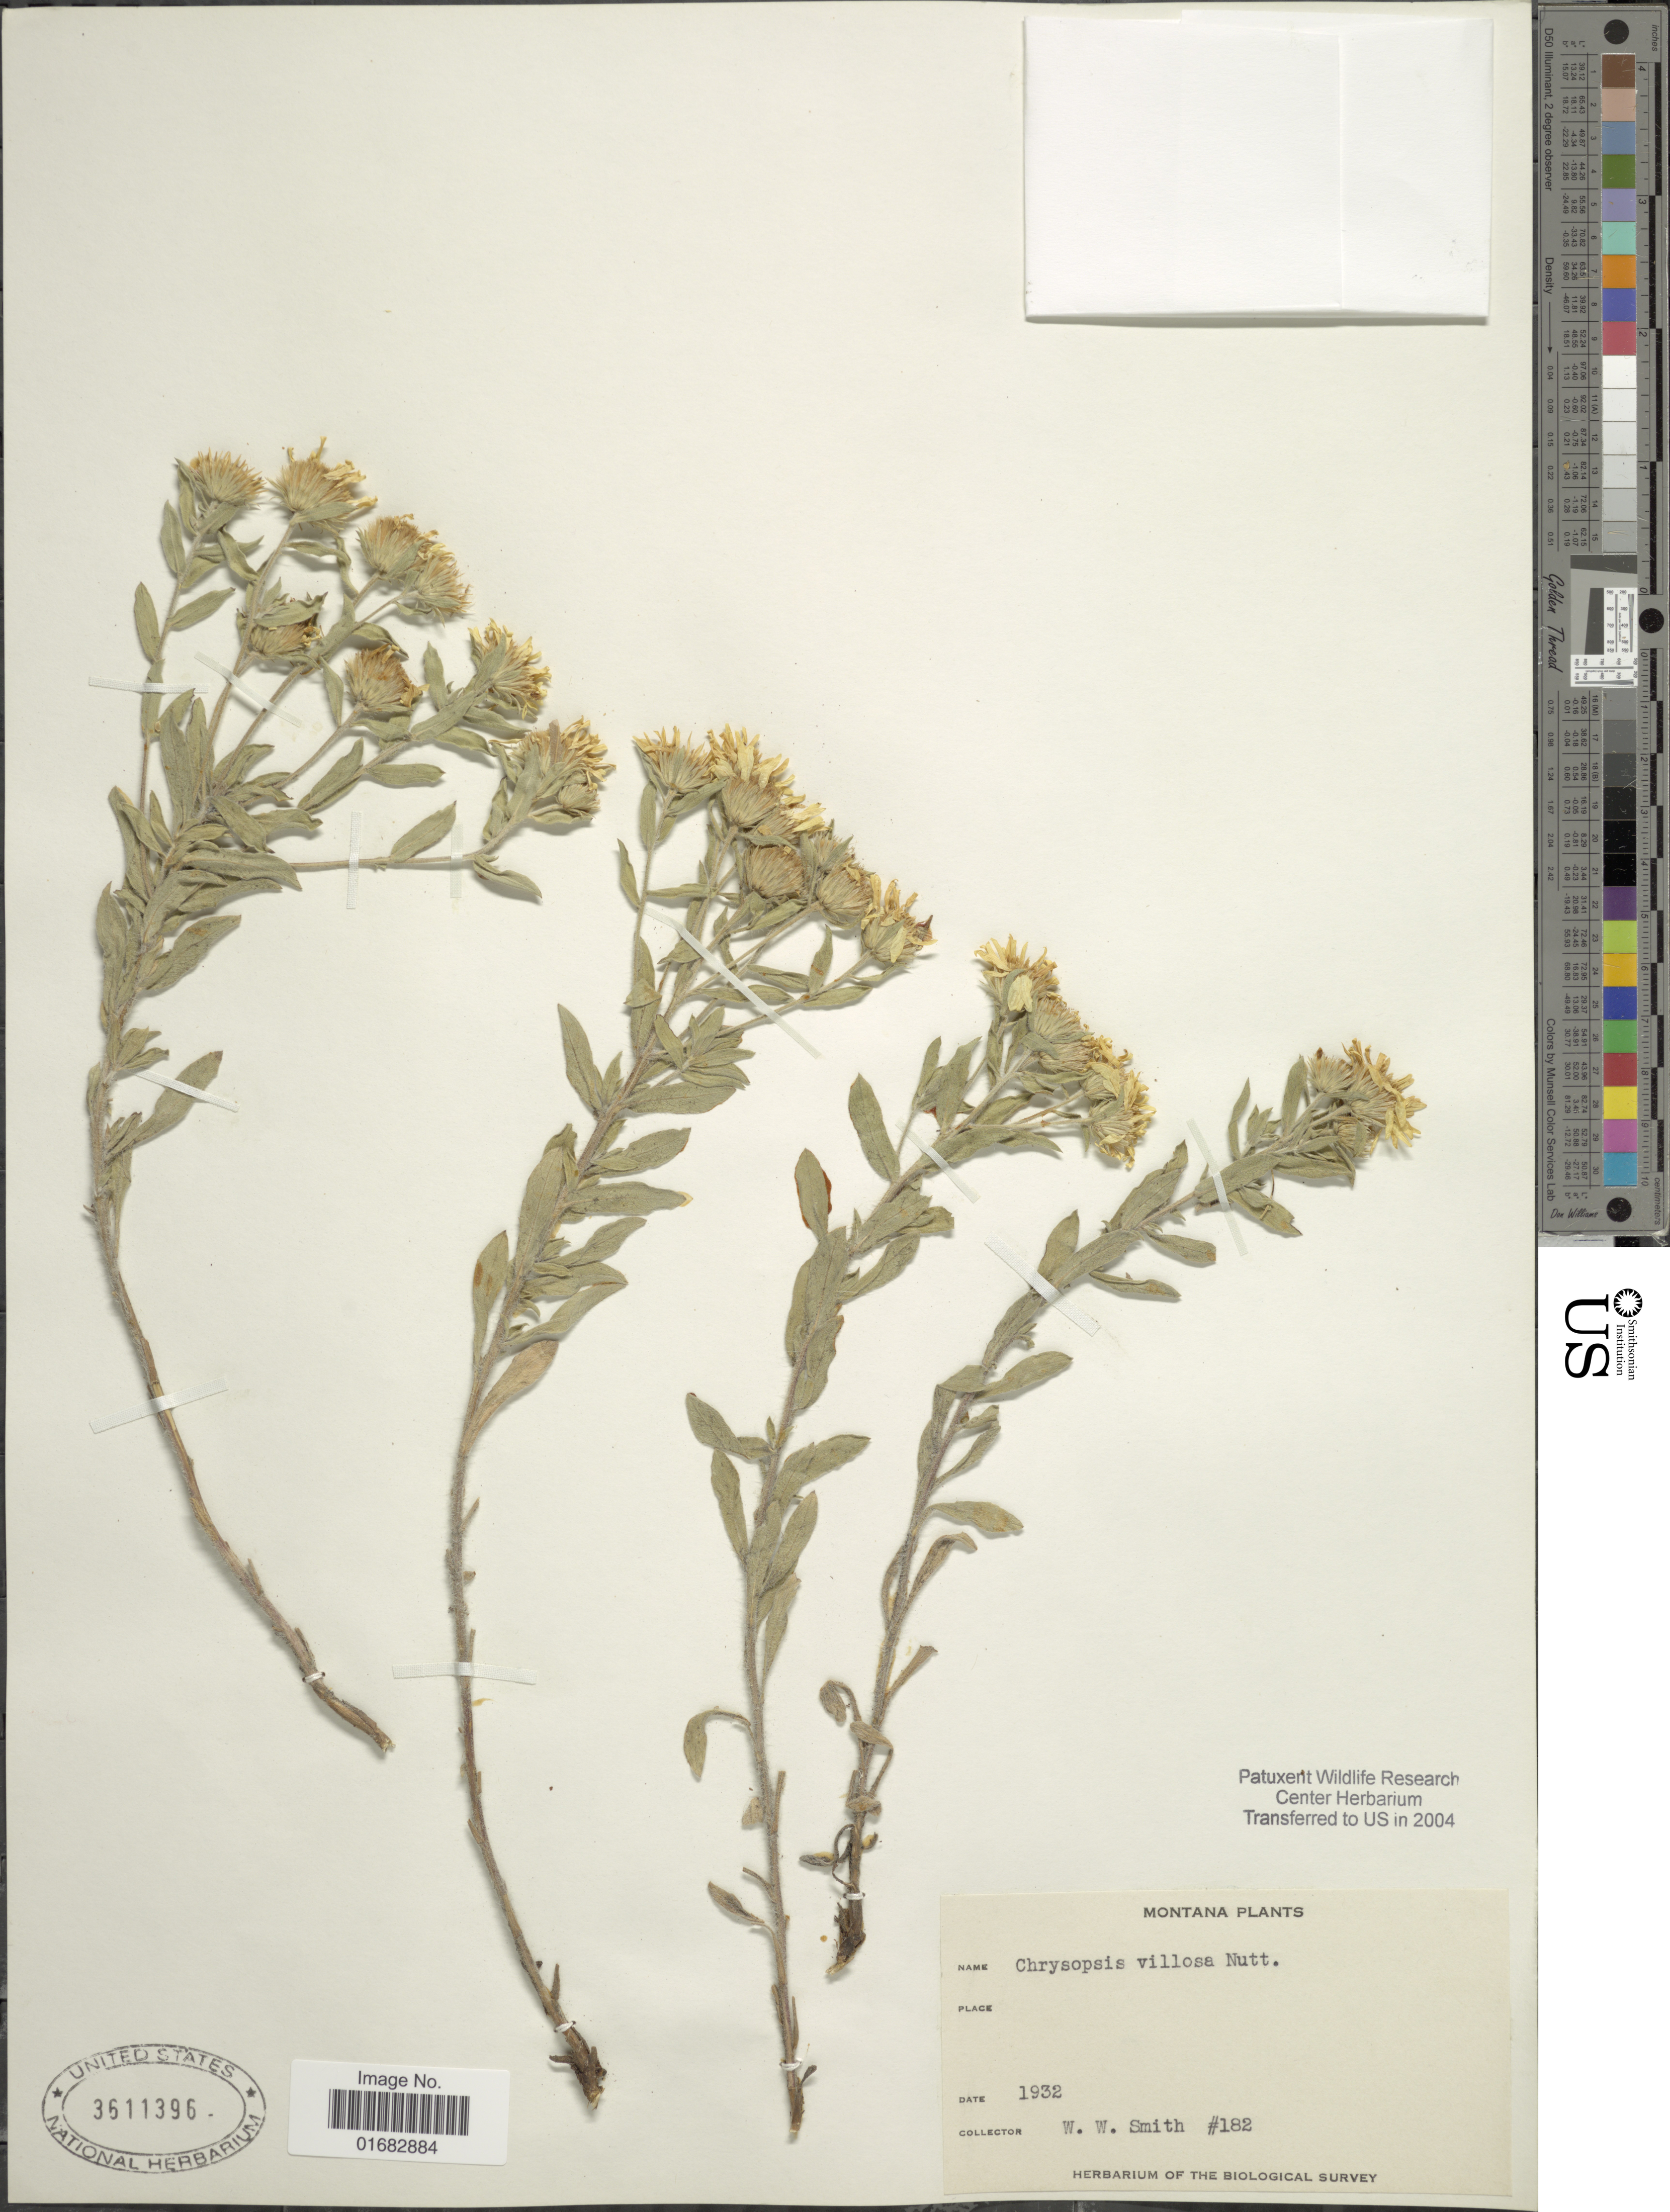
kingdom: Plantae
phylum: Tracheophyta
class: Magnoliopsida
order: Asterales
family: Asteraceae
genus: Heterotheca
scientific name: Heterotheca villosa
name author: (Pursh) Shinners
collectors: W. W. Smith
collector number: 182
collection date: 1932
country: United States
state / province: Montana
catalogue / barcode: US 3611396